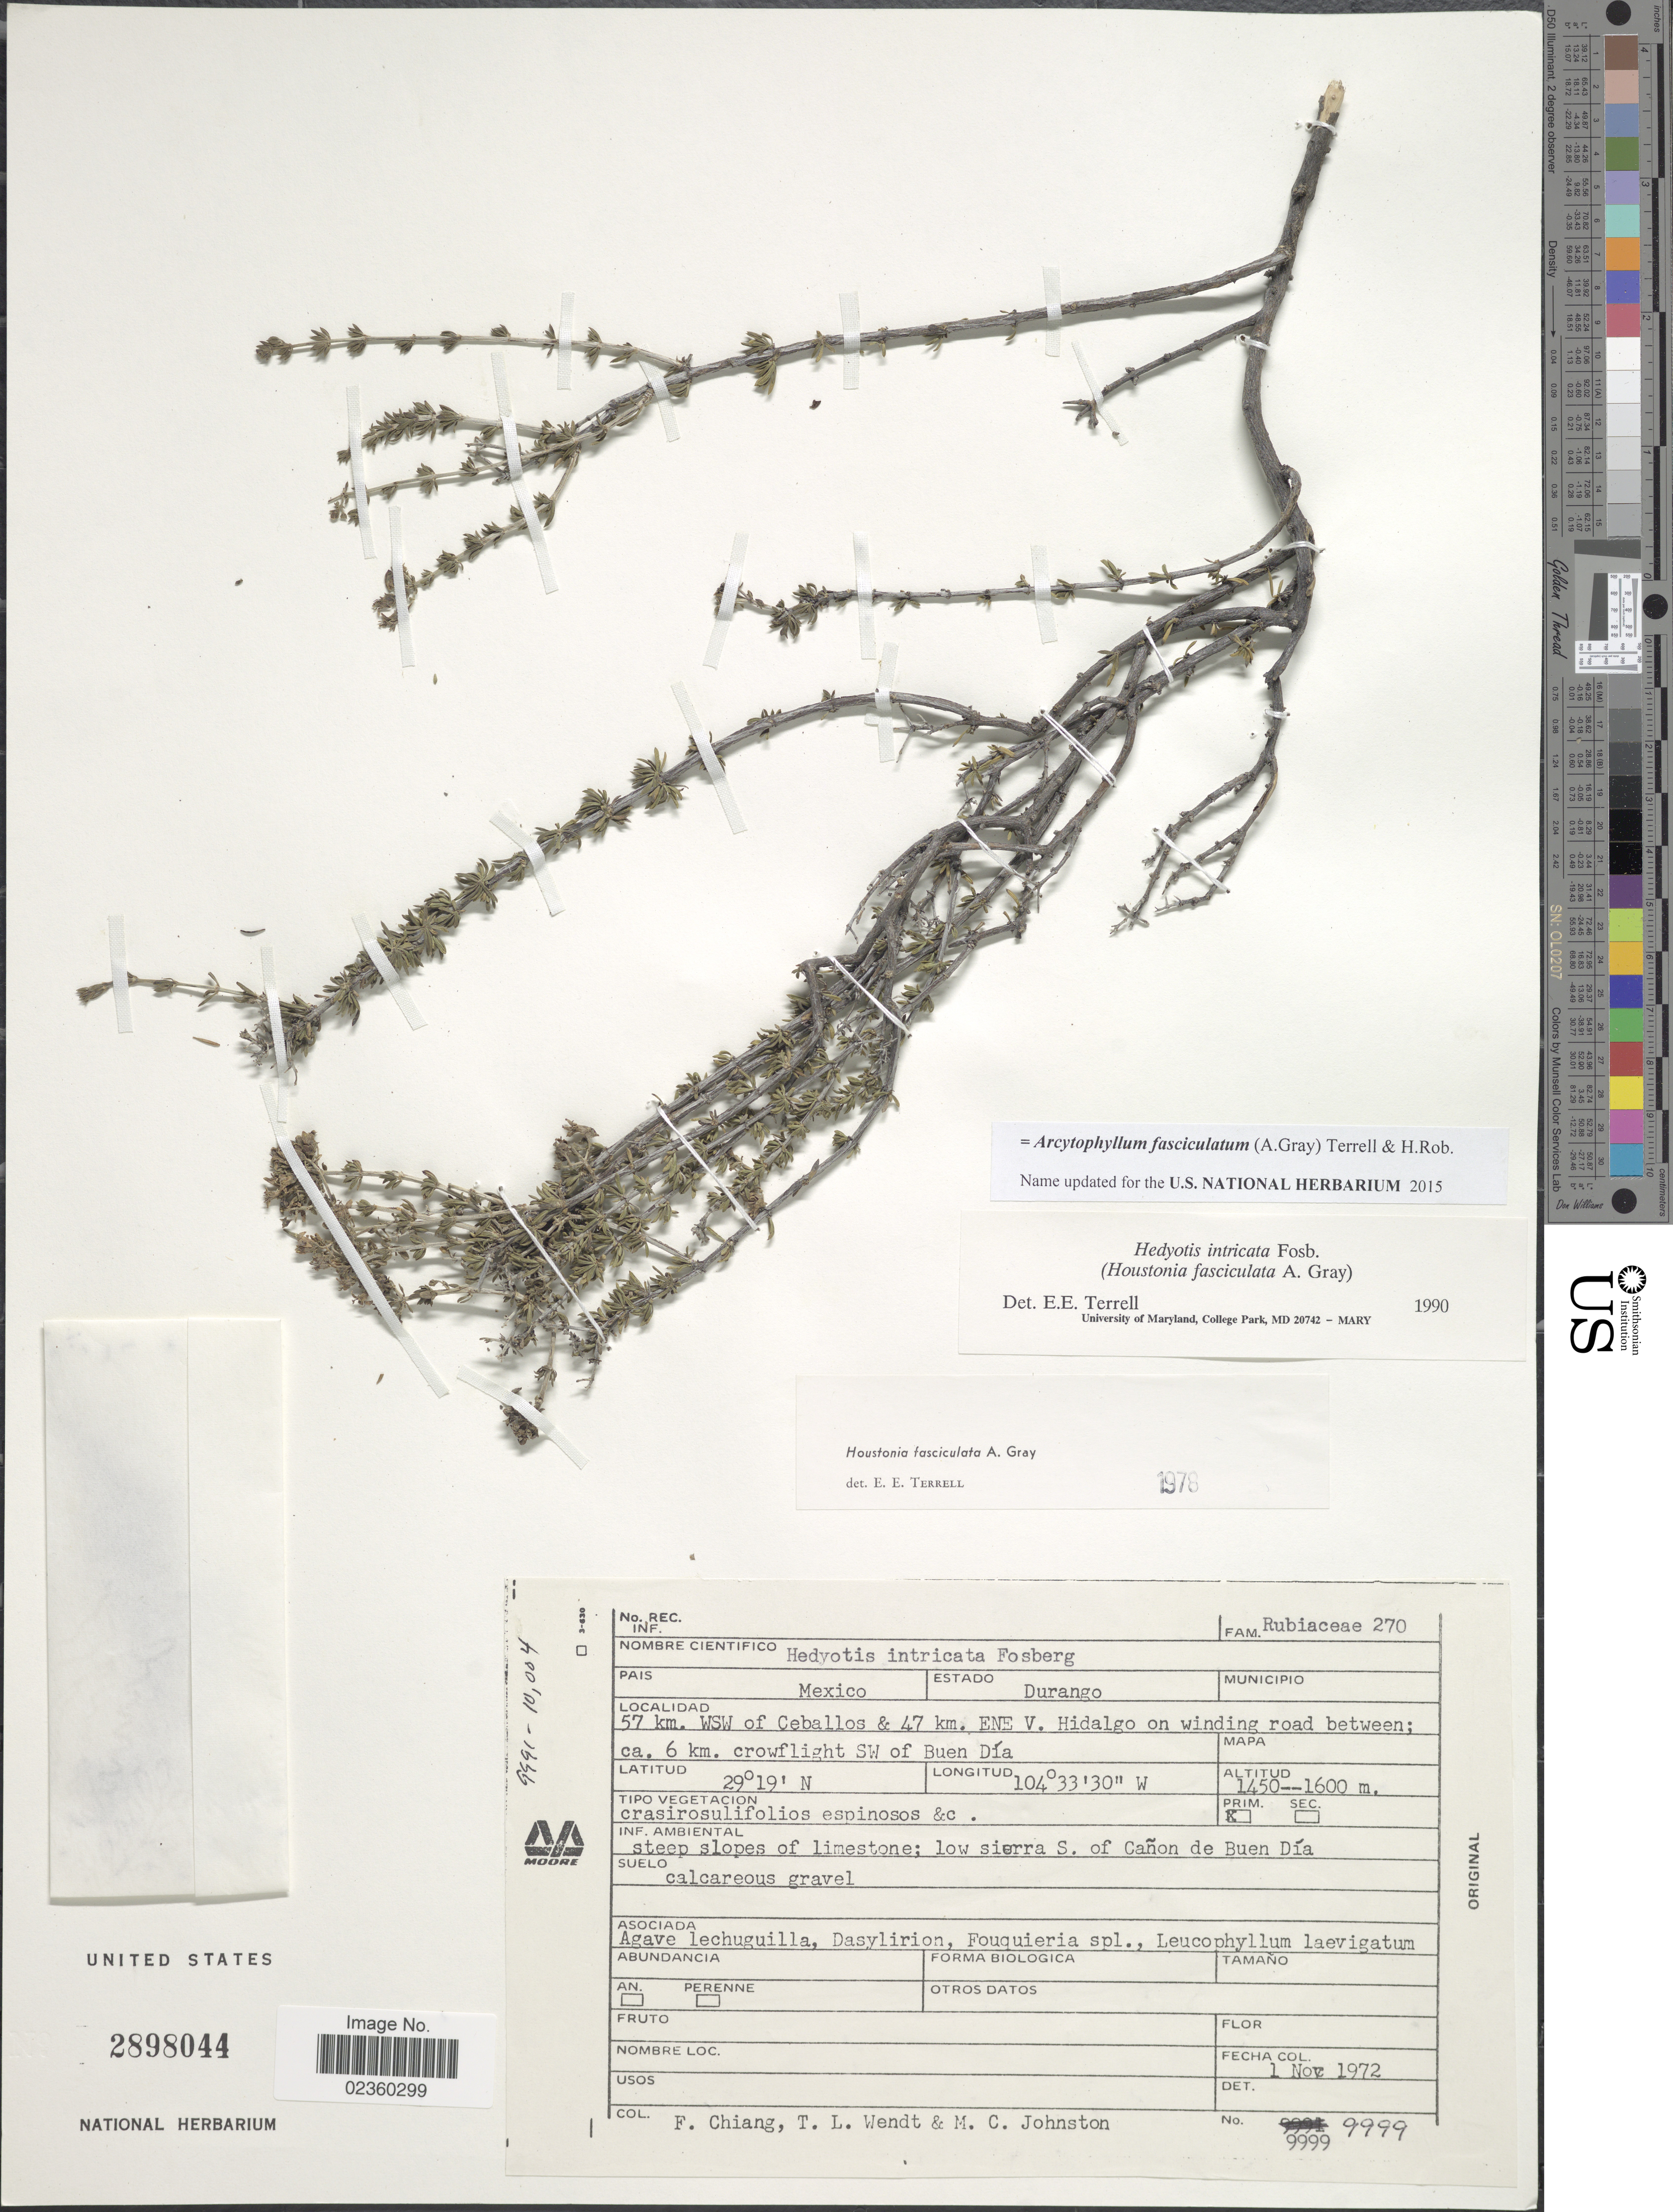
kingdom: Plantae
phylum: Tracheophyta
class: Magnoliopsida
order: Gentianales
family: Rubiaceae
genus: Arcytophyllum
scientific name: Arcytophyllum fasciculatum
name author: (A. Gray) Terrell & H. Rob.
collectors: F. Chiang, T. L. Wendt & M. Johnston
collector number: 9999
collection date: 1972-11-01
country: Mexico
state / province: Durango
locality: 57 km WSW of Ceballos & 47 km ENE V Hidalgo on winding road between; ca. 6 km crowflight SW of Buen Día, steep slopes of limestone; low sierra S of Cañon de Buen Día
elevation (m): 1450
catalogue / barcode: US 2898044